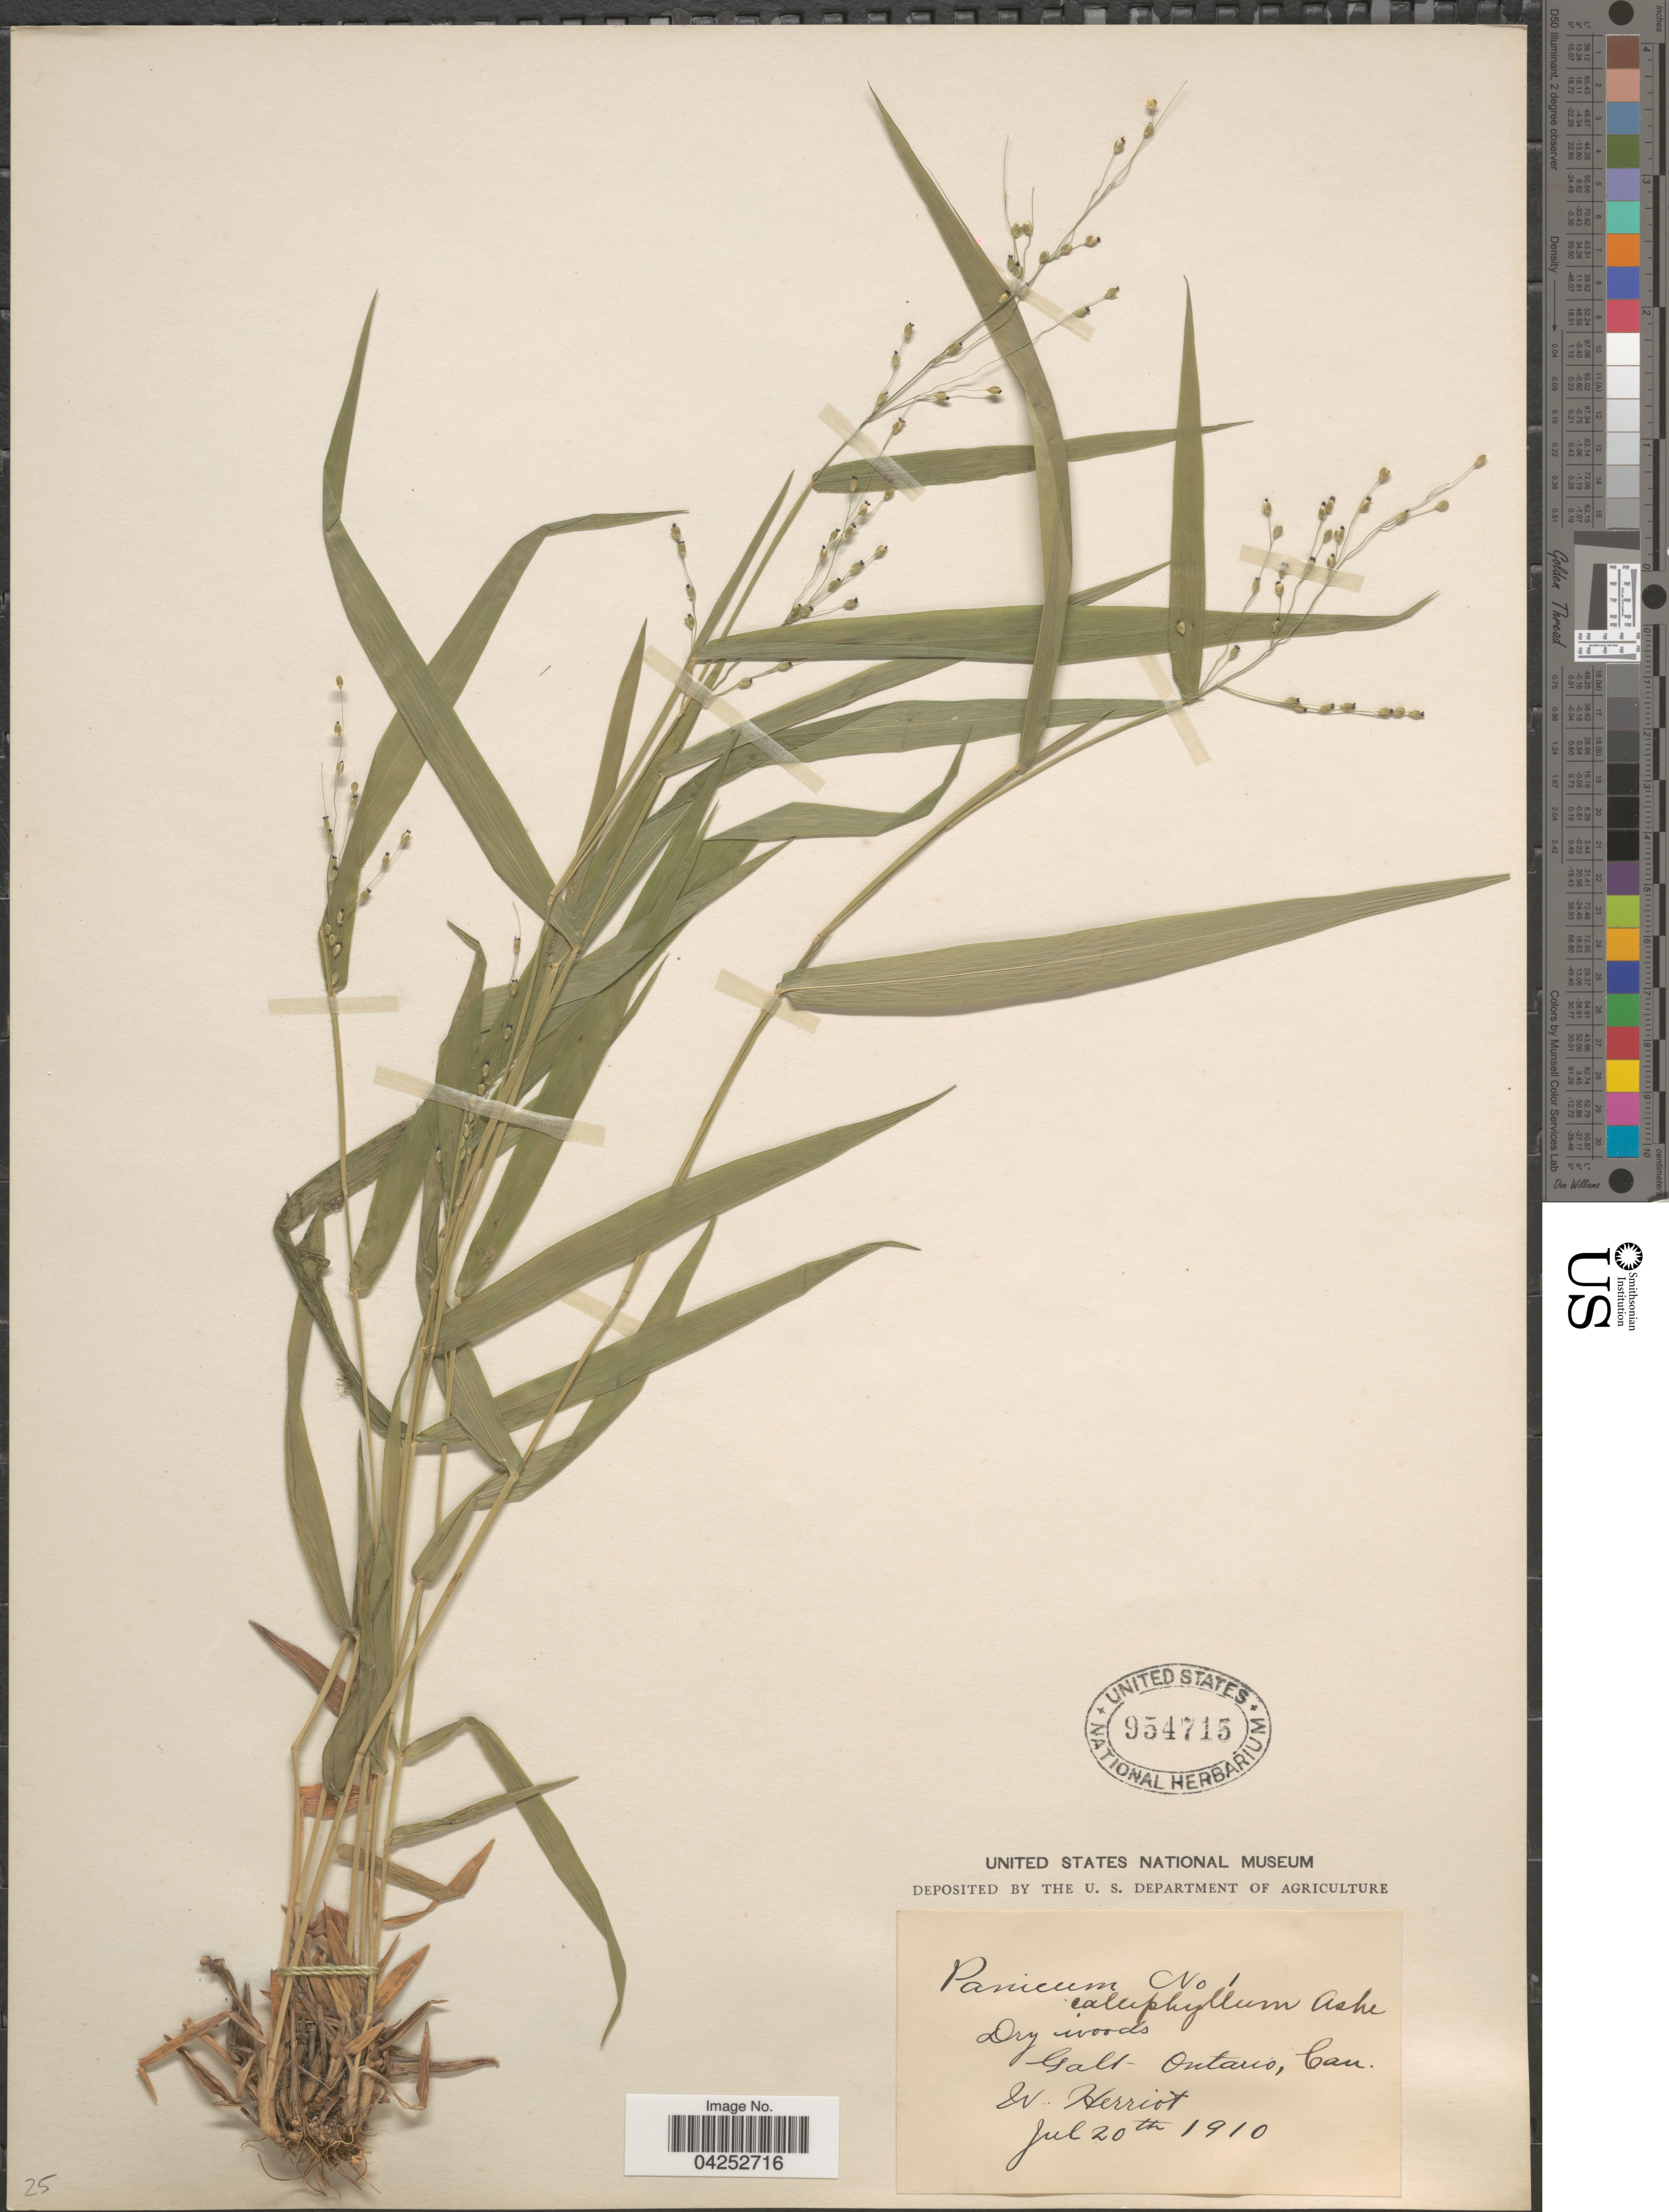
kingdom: Plantae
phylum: Tracheophyta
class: Liliopsida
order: Poales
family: Poaceae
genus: Dichanthelium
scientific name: Dichanthelium boreale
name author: (Nash) Freckmann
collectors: W. Herriot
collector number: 1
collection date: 1910-07-20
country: Canada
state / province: Ontario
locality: Galt.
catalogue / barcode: US 954715